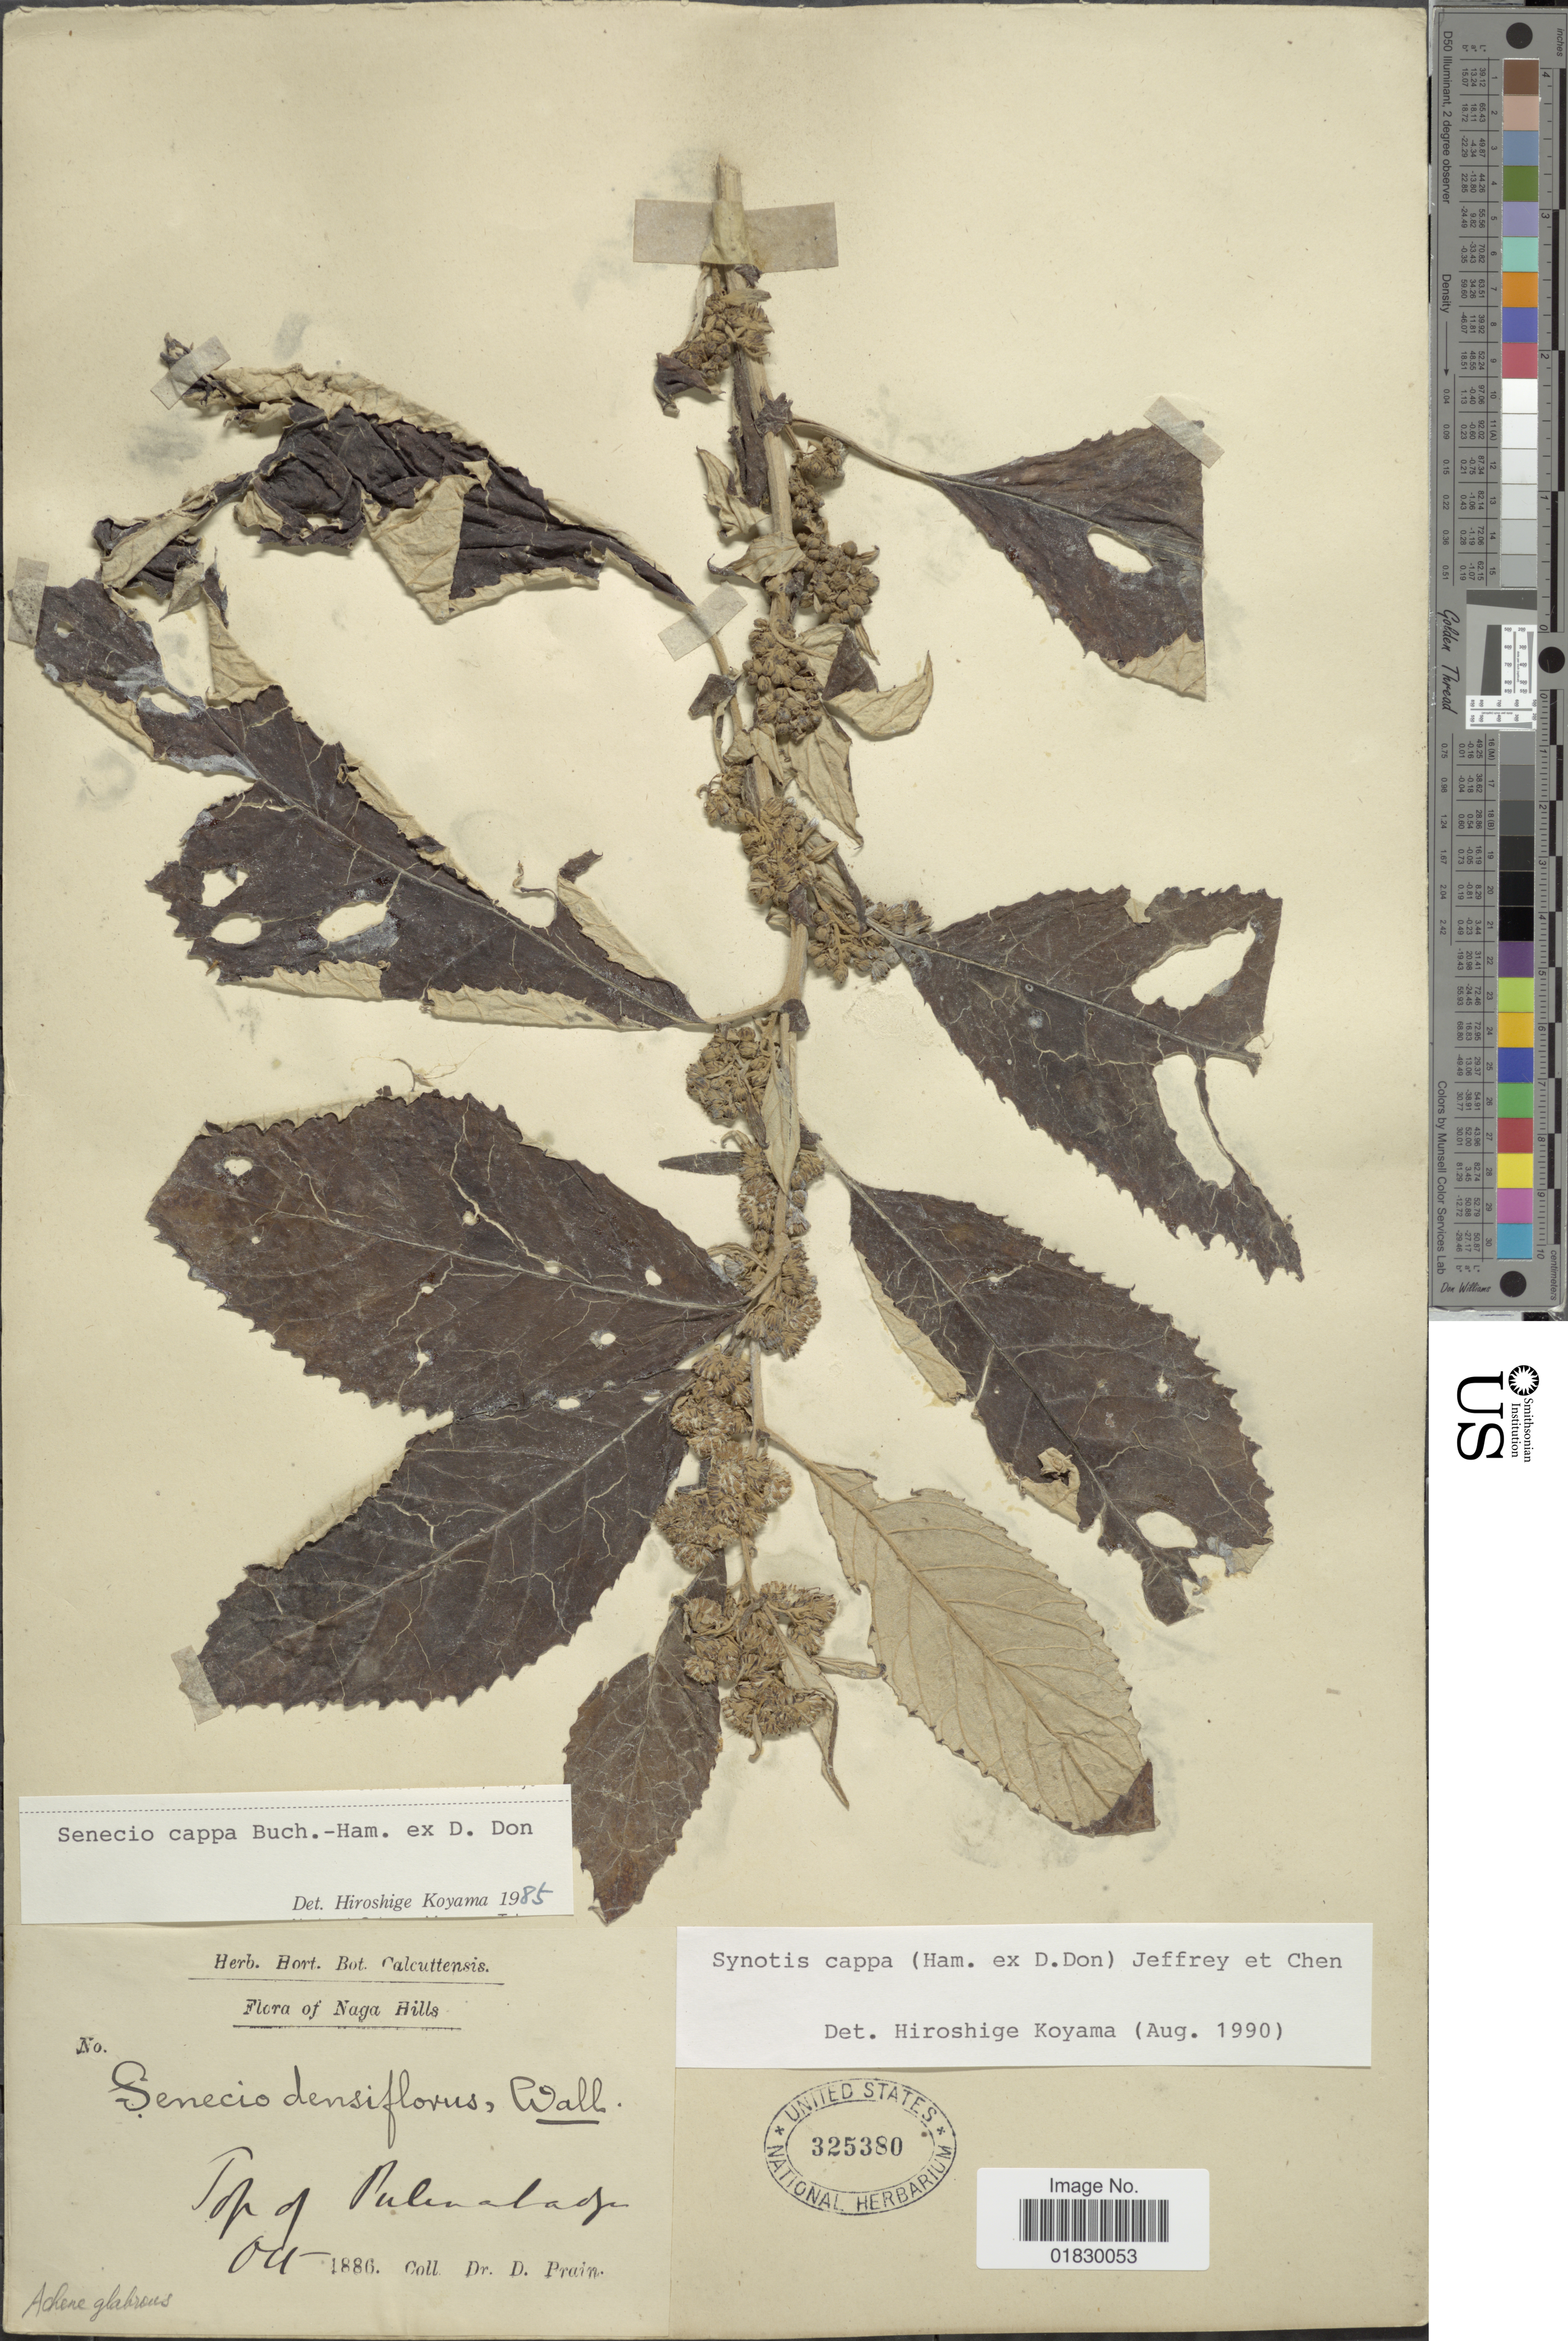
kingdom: Plantae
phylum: Tracheophyta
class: Magnoliopsida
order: Asterales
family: Asteraceae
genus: Synotis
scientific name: Synotis cappa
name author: (Buch.-Ham. ex D. Don) C. Jeffrey & Y.L. Chen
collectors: D. Prain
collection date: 1886-10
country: India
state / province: Nagaland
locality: Naga Hills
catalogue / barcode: US 325380